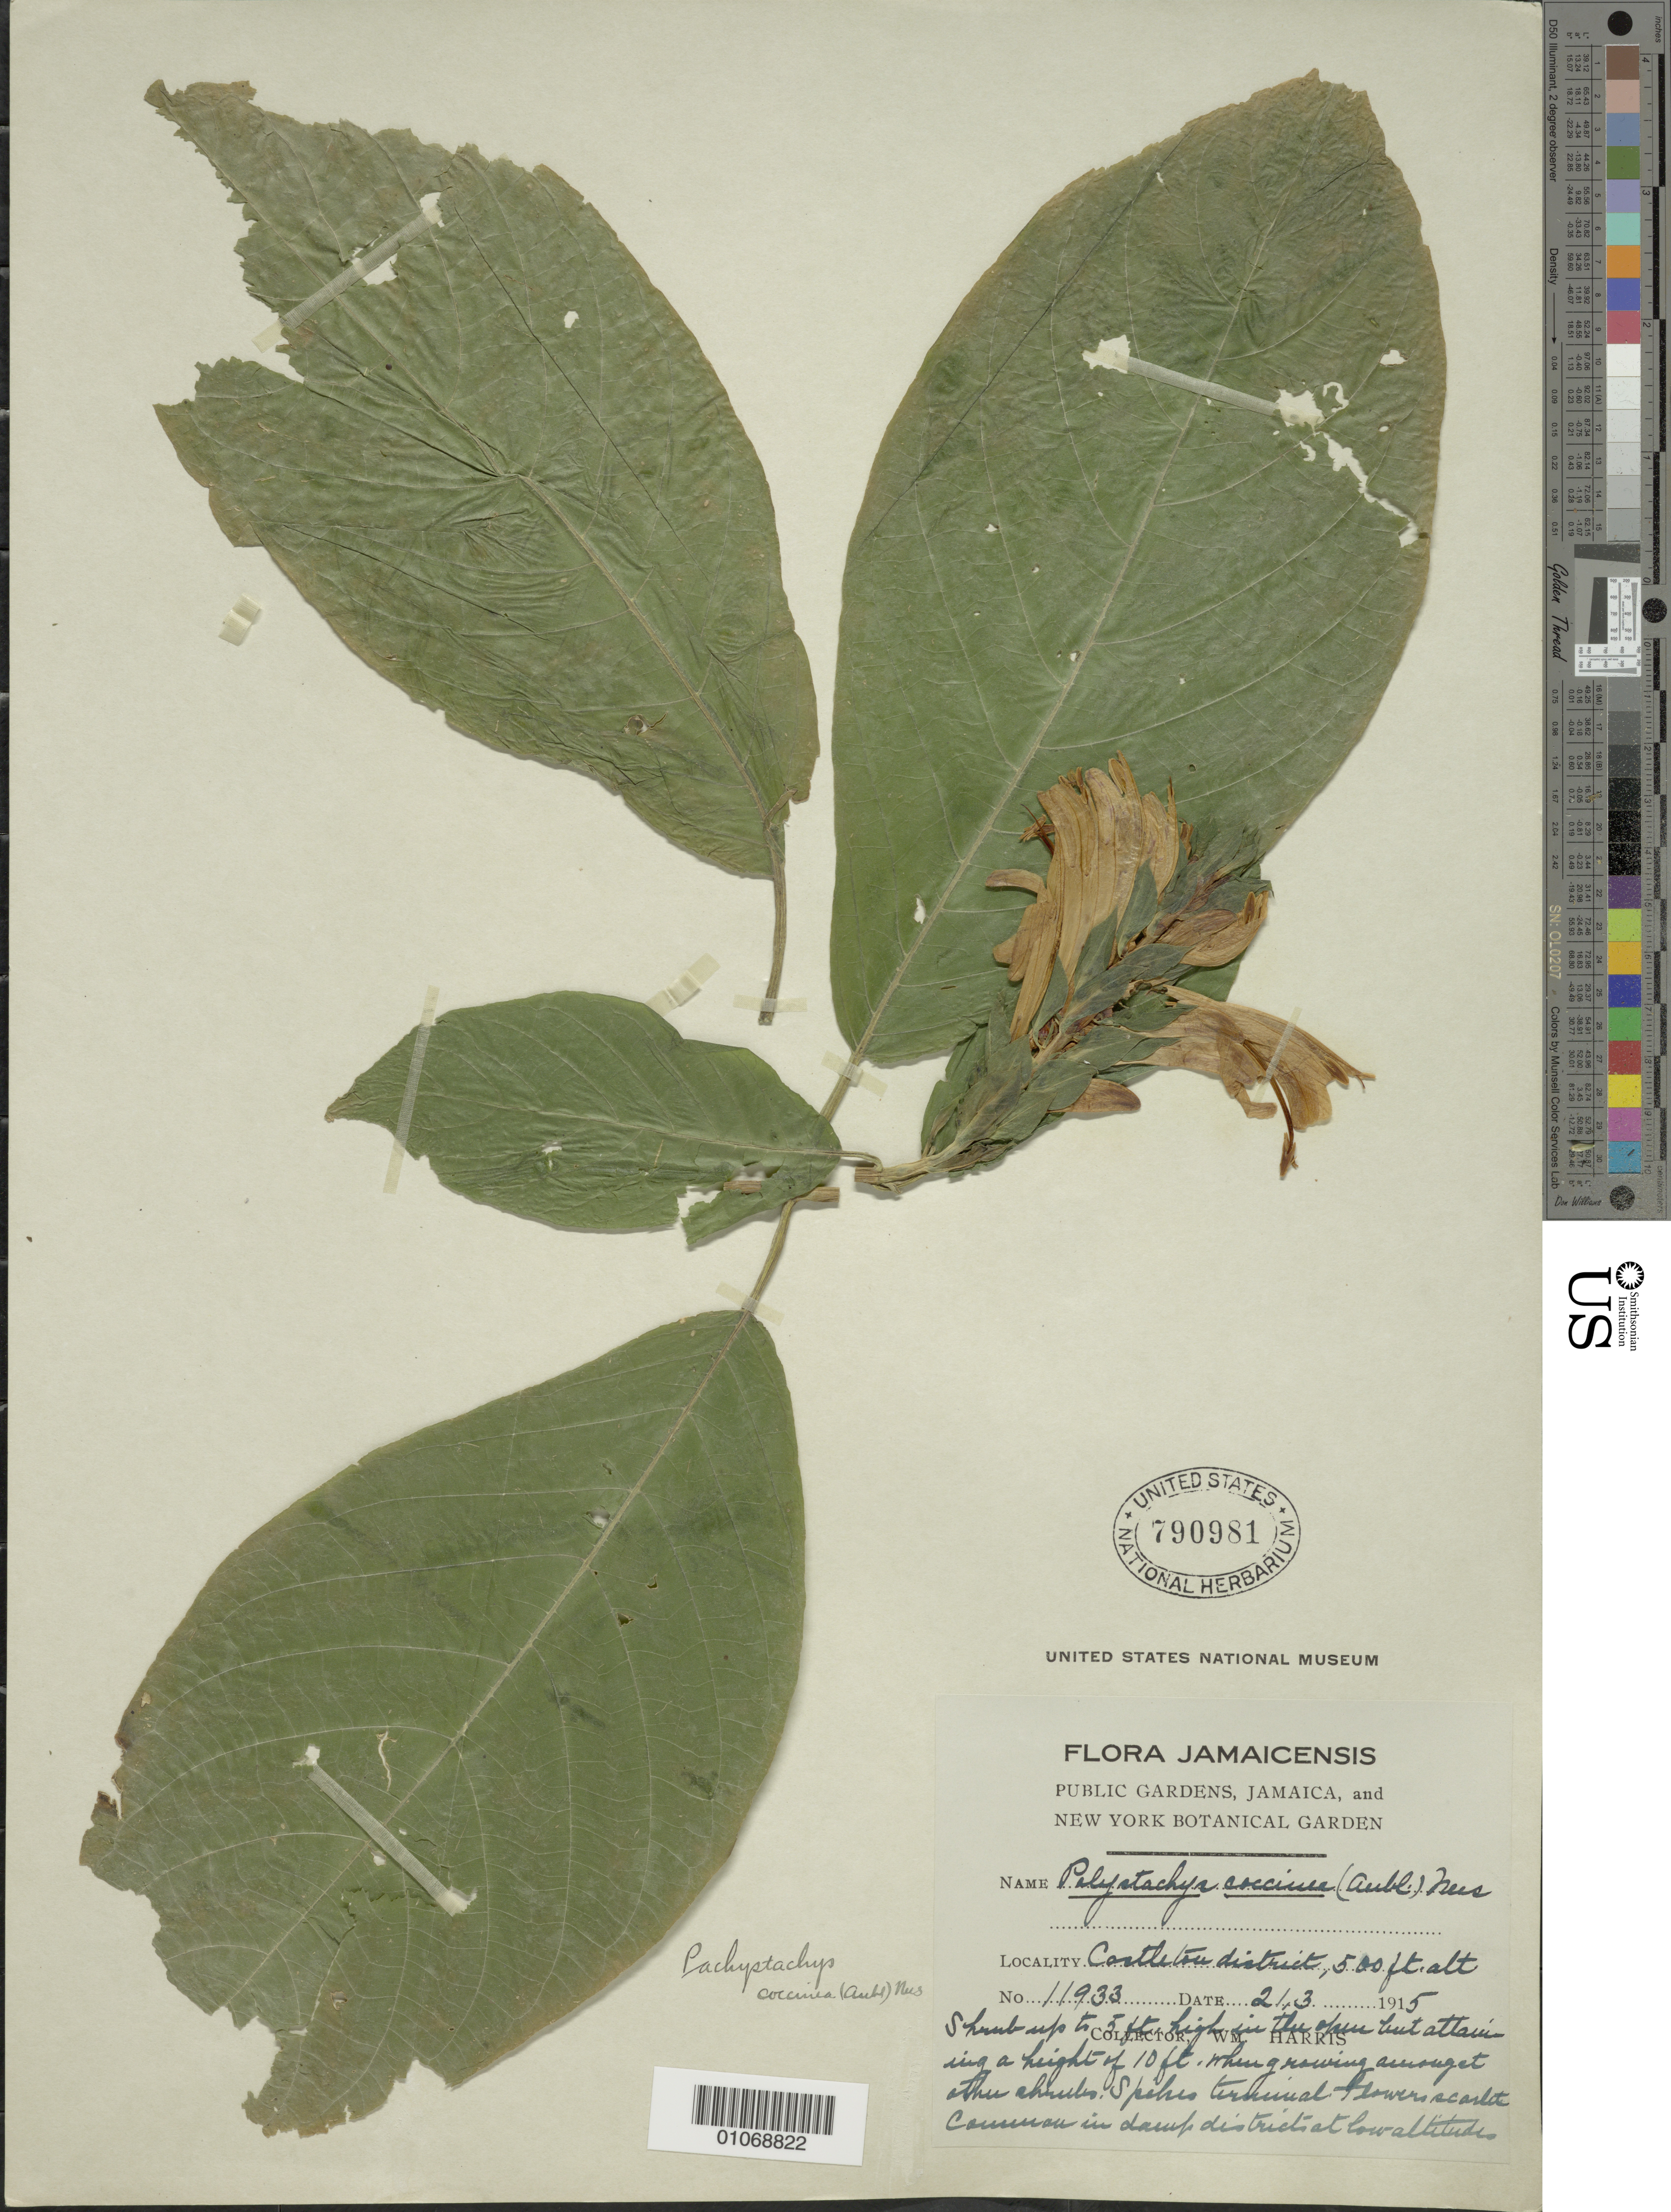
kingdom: Plantae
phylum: Tracheophyta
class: Magnoliopsida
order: Lamiales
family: Acanthaceae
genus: Pachystachys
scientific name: Pachystachys spicata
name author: (Ruiz & Pav.) Wassh.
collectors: W. Harris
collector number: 11933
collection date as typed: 21 Mar 1915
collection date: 1915-03-21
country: Jamaica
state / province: Saint Mary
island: Jamaica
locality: Castleton district.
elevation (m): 152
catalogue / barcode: US 790981